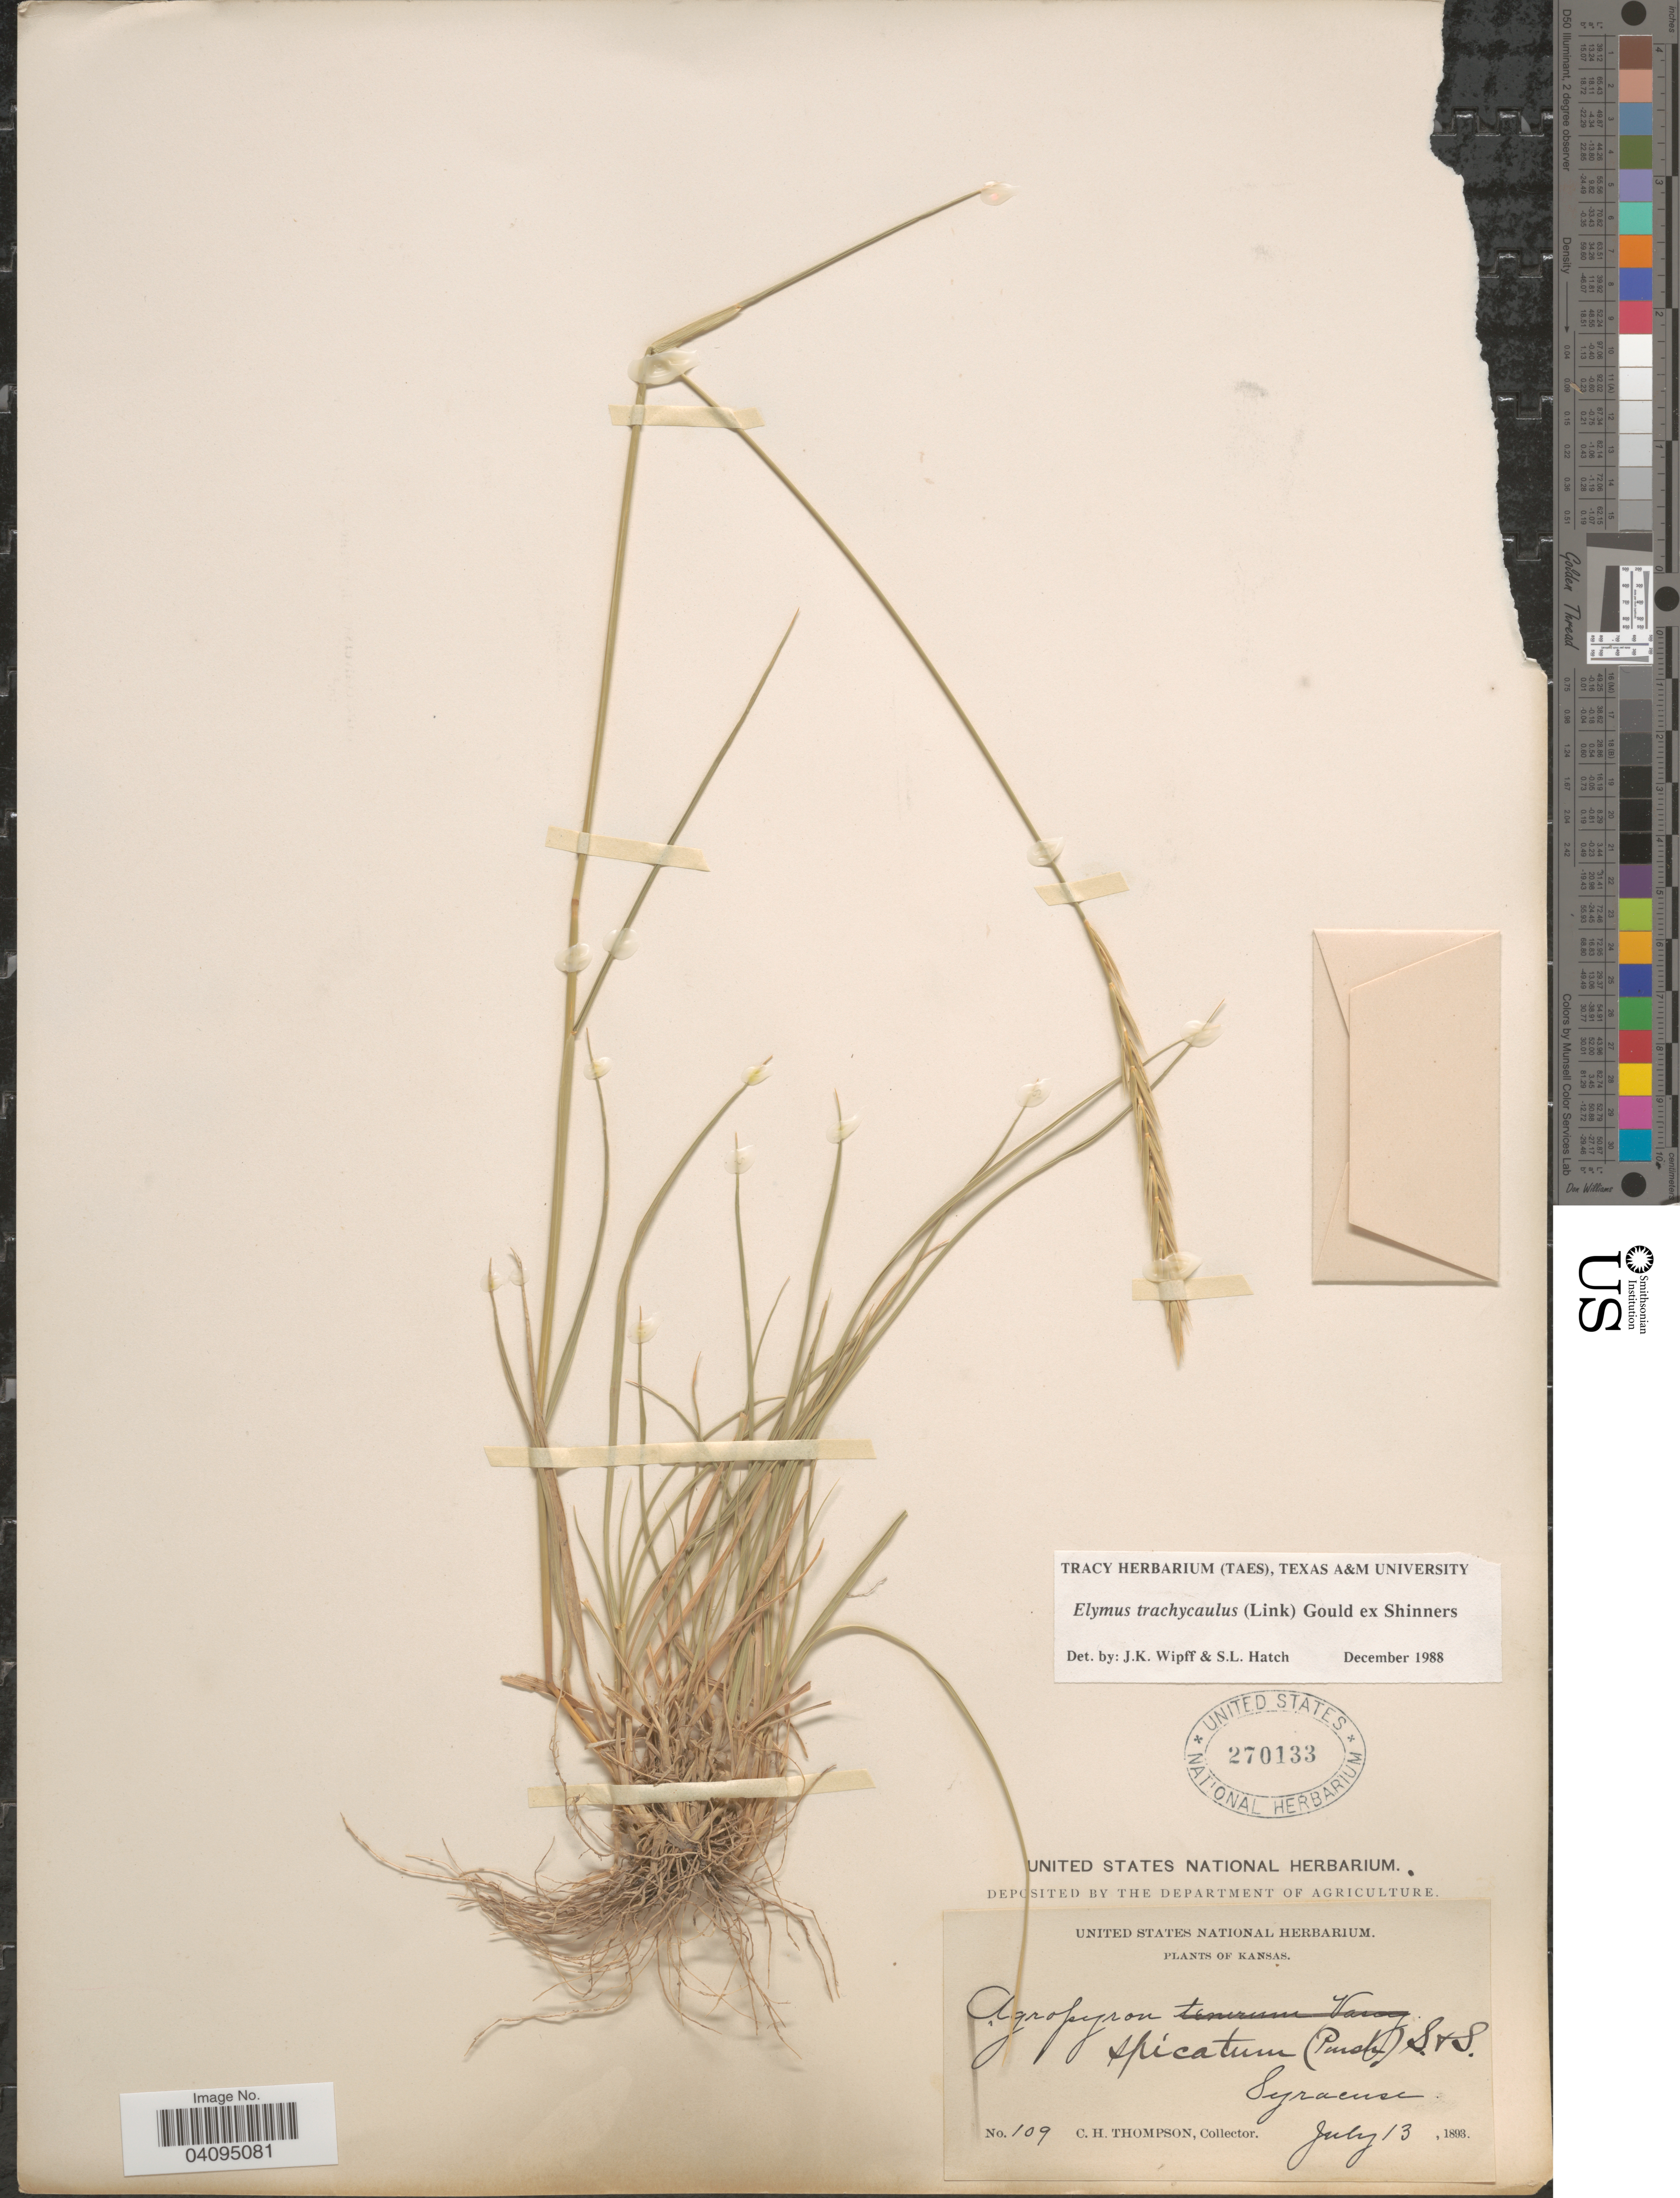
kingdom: Plantae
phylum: Tracheophyta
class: Liliopsida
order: Poales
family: Poaceae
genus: Elymus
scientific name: Elymus trachycaulus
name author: (Link) Gould ex Shinners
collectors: C. H. Thompson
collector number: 109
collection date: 1893-07-13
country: United States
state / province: Kansas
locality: Syracuse.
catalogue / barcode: US 270133